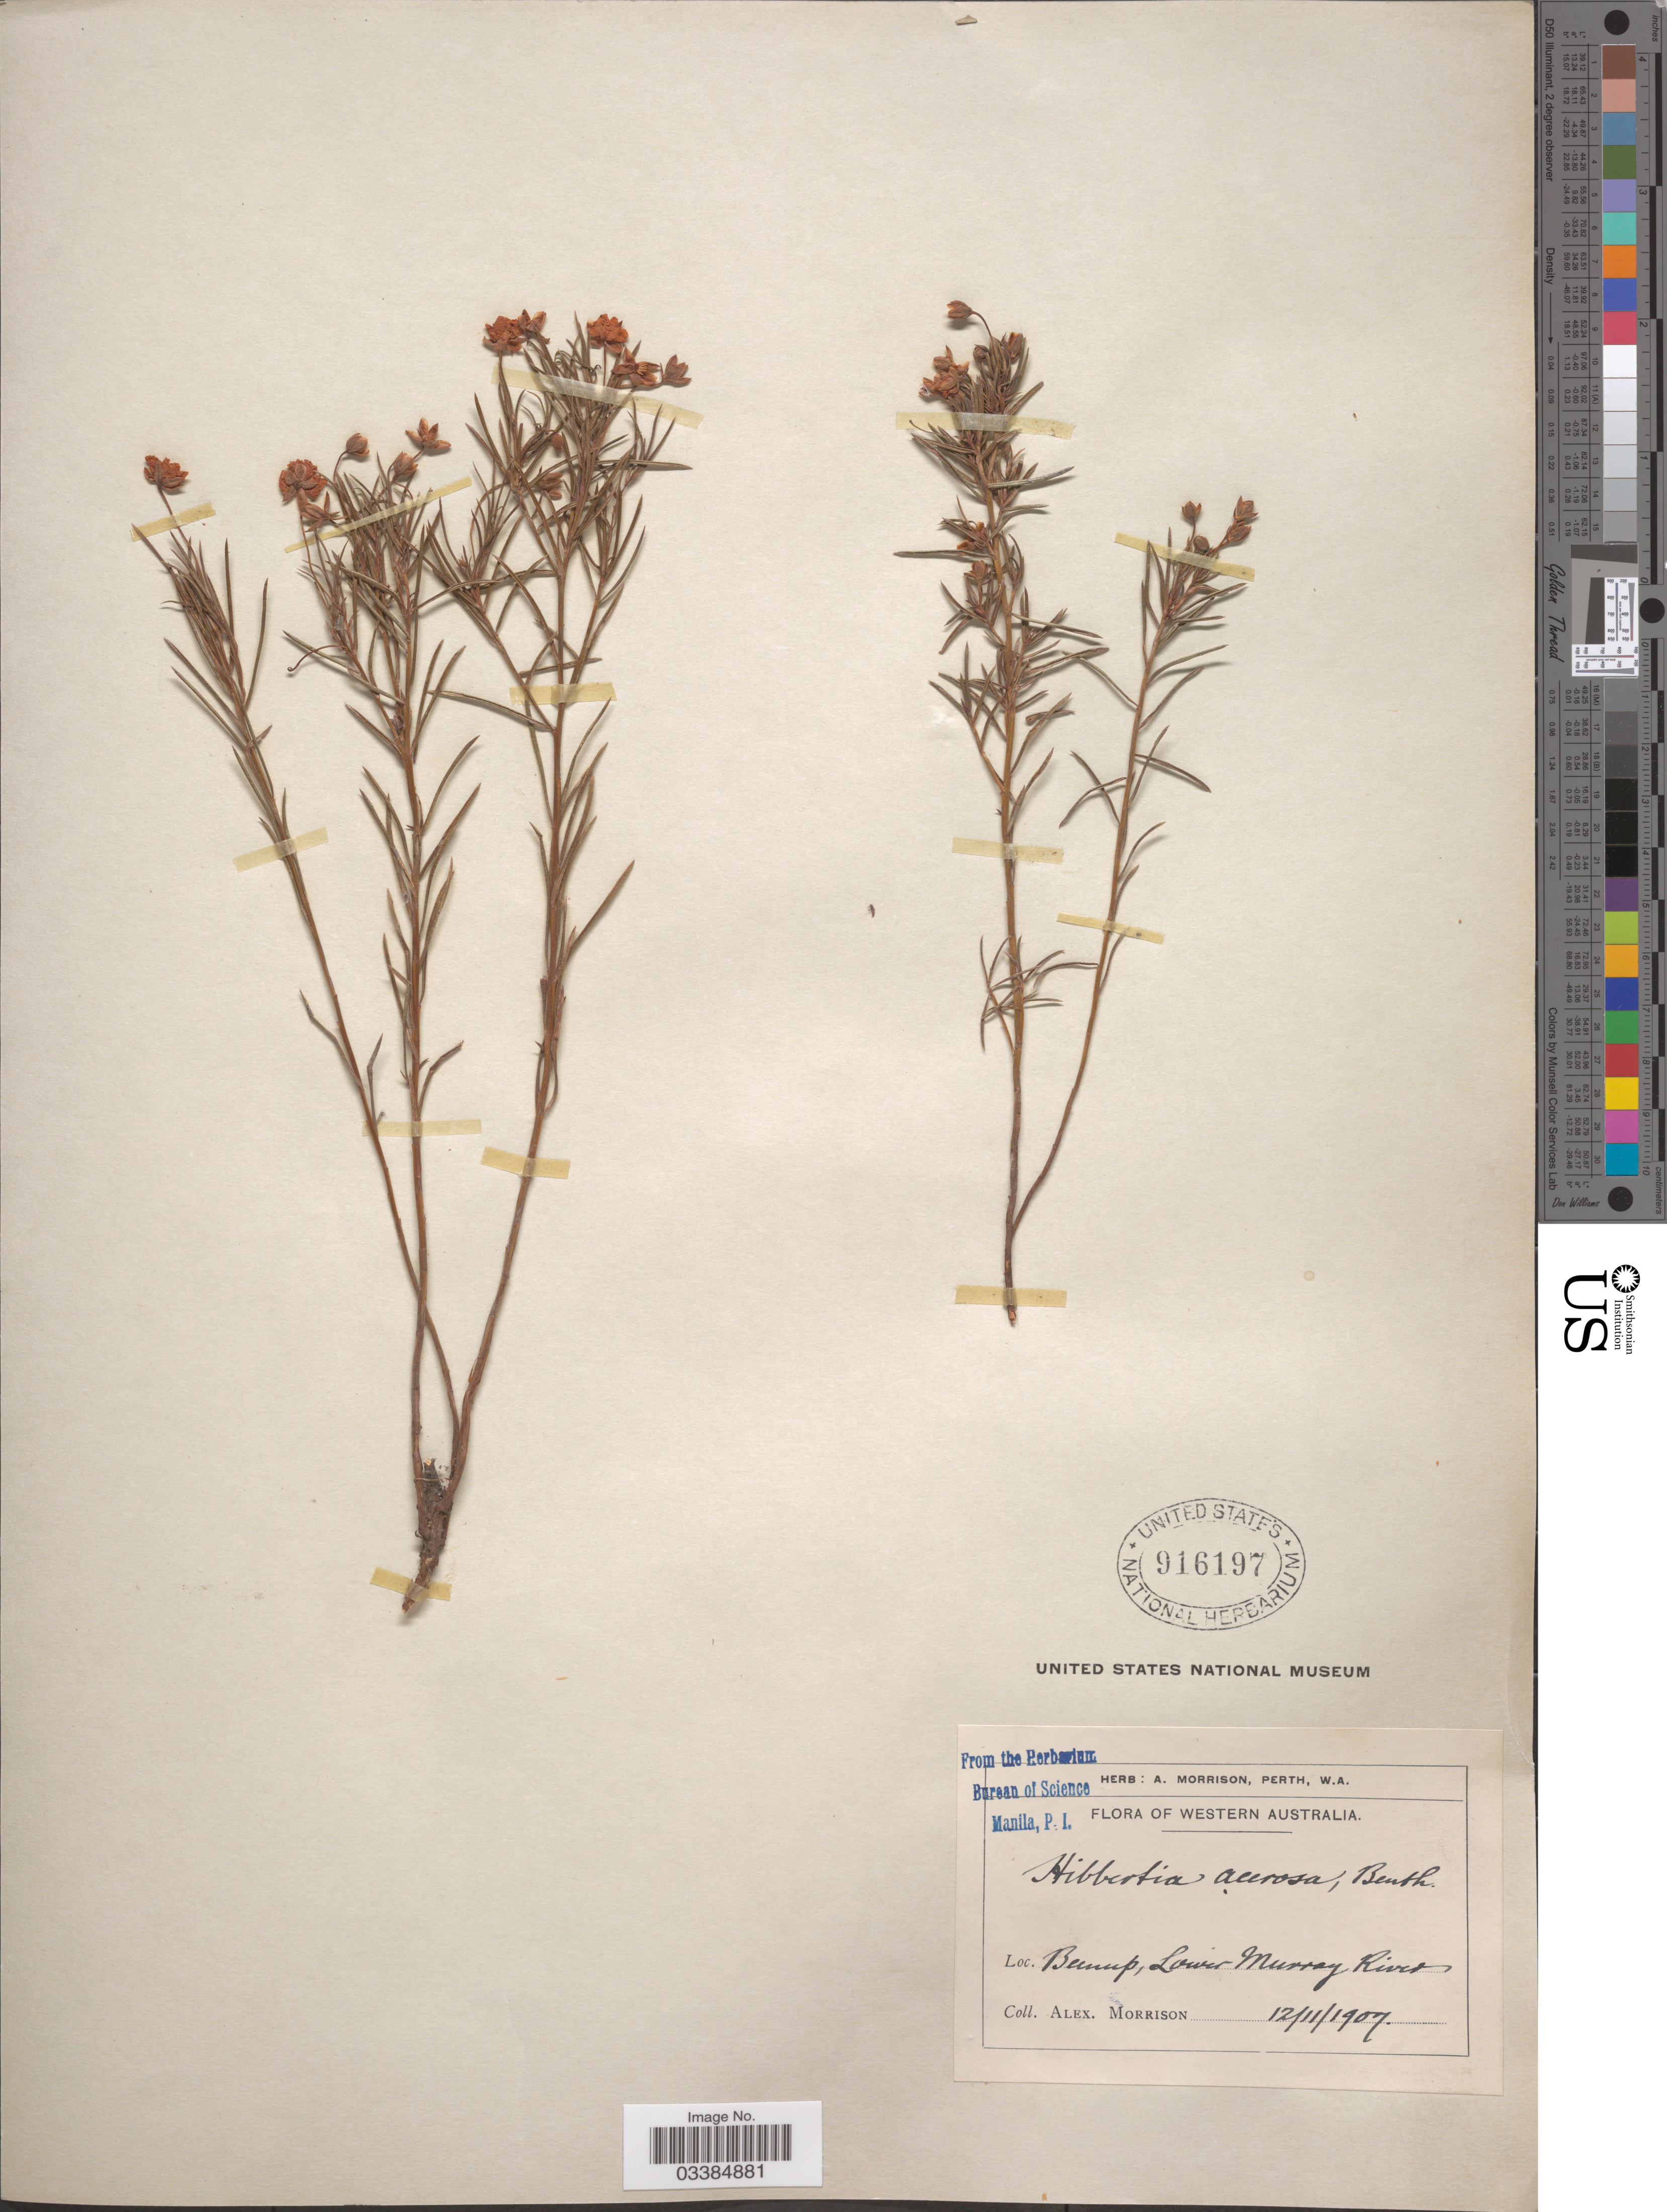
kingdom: Plantae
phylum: Tracheophyta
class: Magnoliopsida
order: Dilleniales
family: Dilleniaceae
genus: Hibbertia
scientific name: Hibbertia acerosa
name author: Benth.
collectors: A. Morrison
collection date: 1907-11-12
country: Australia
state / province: Western Australia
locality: Banup, Lower Murray River.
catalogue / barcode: US 916197